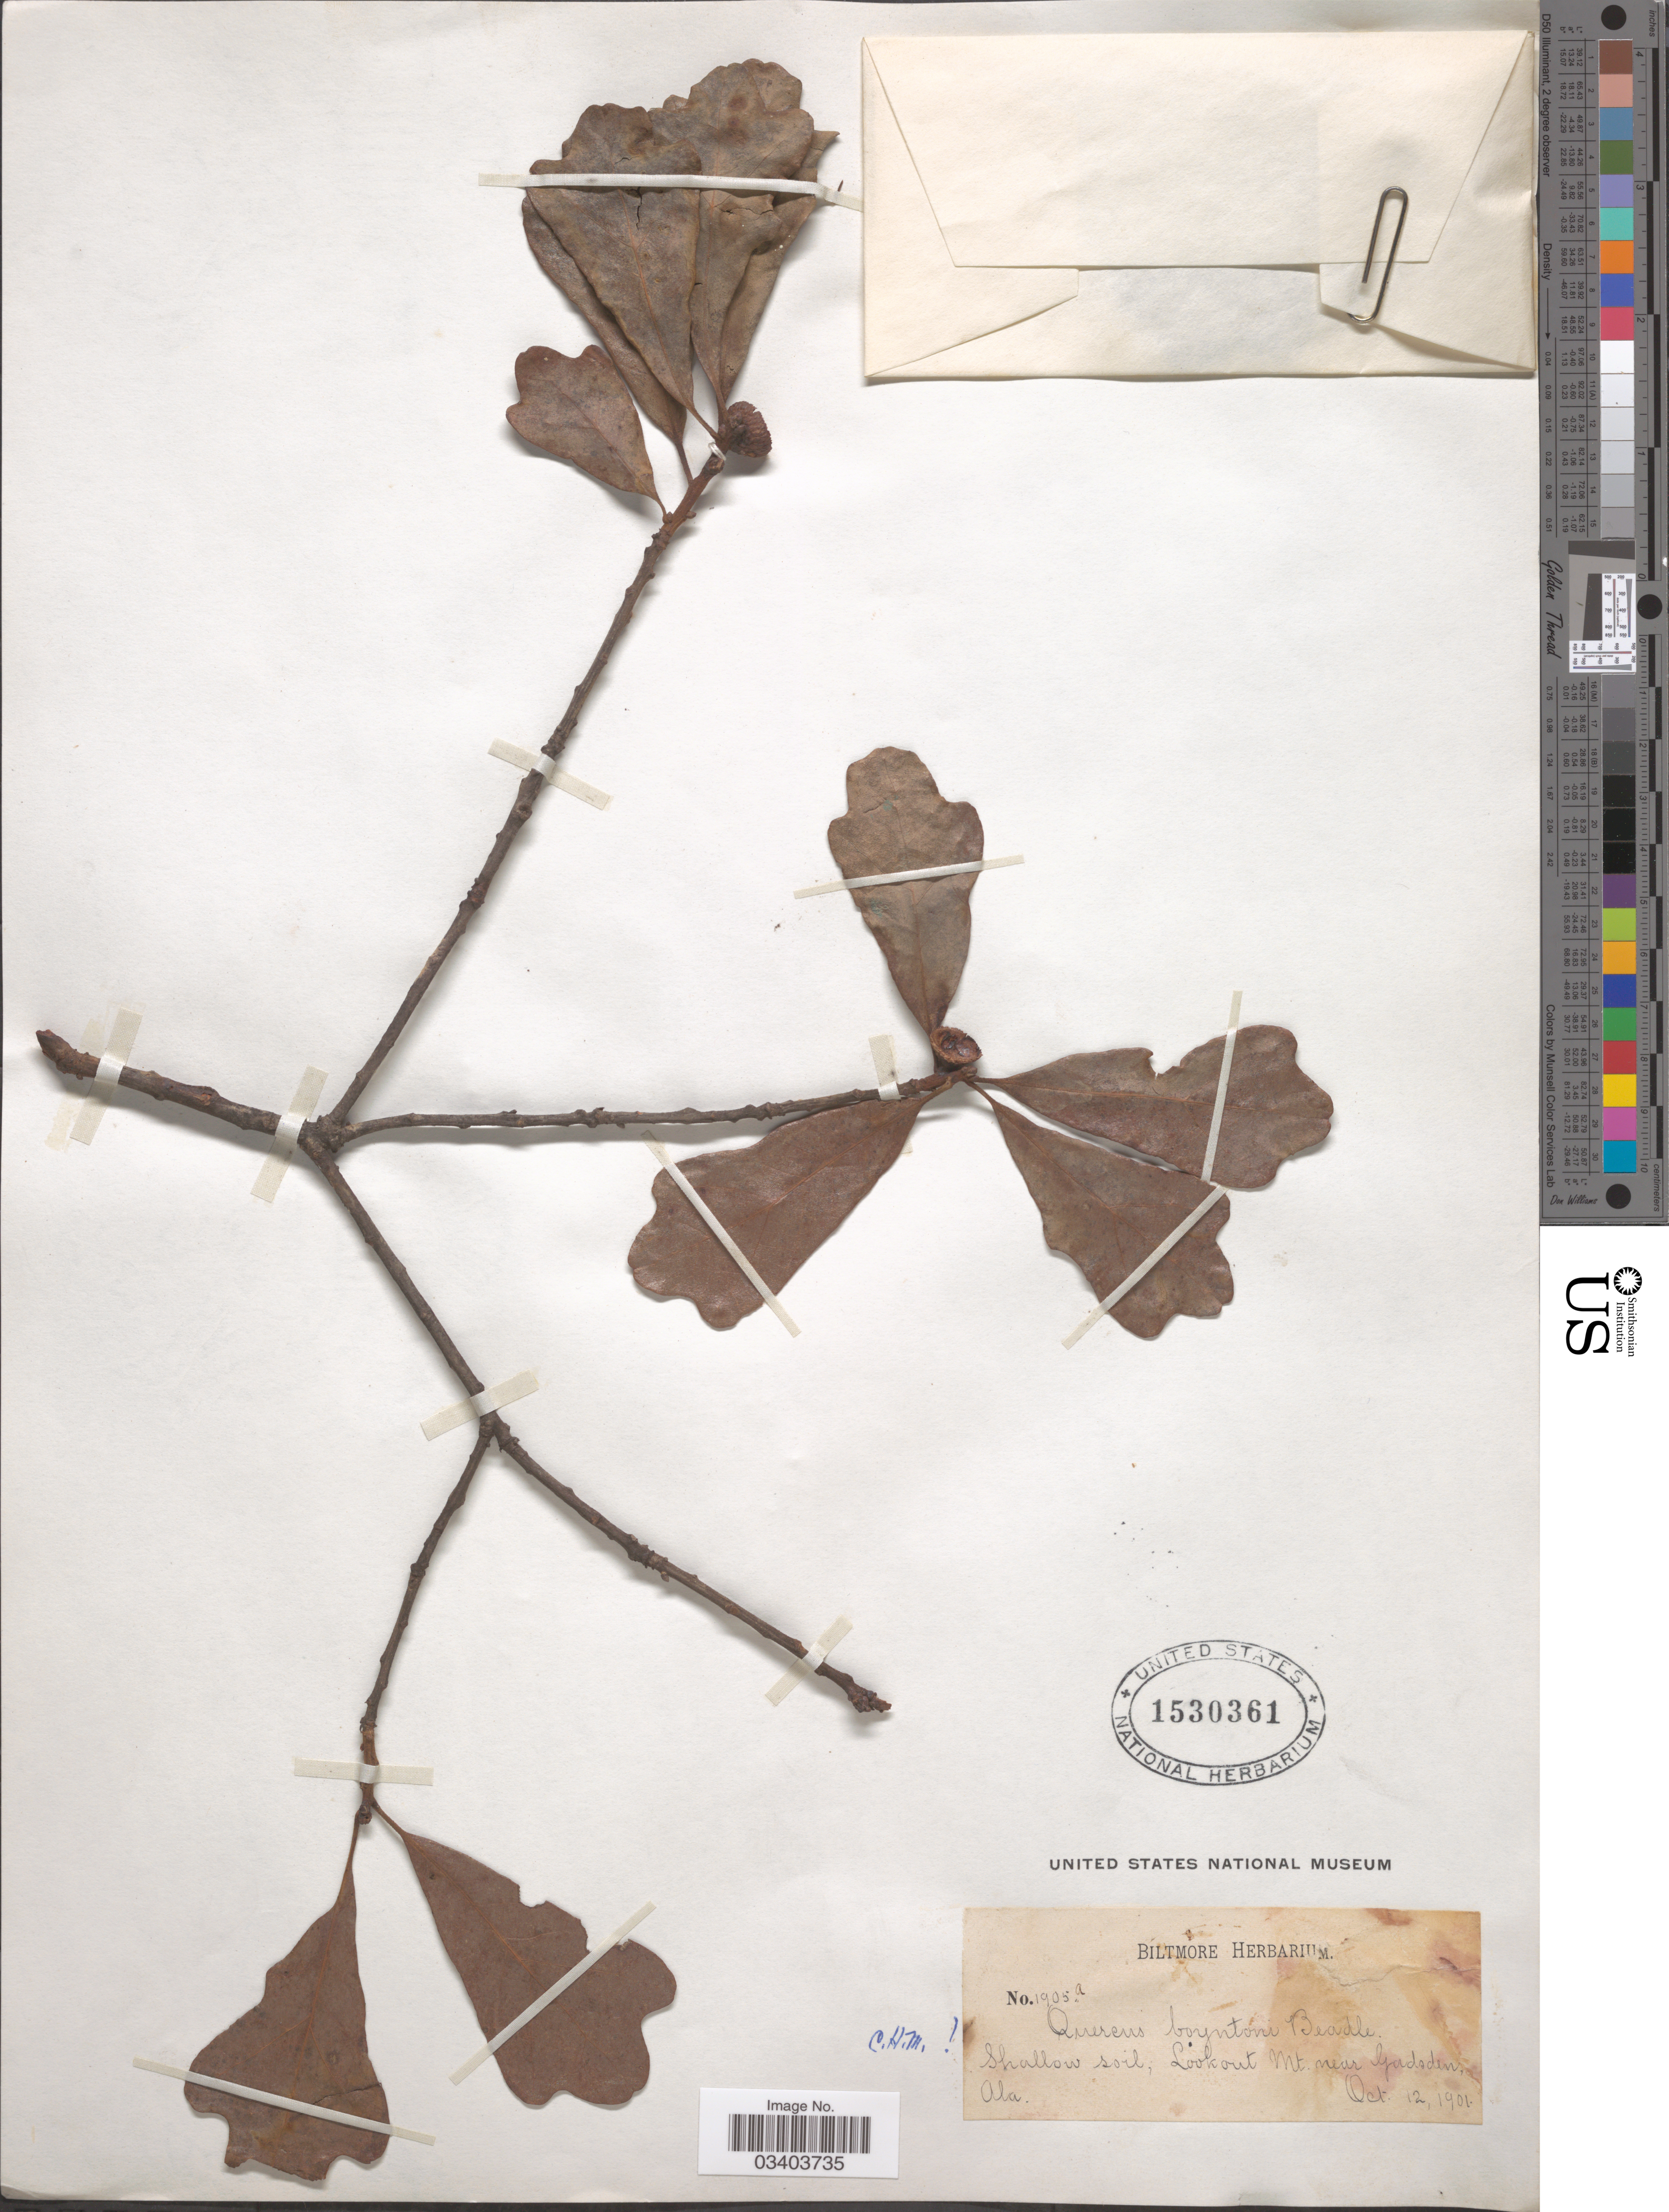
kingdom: Plantae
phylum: Tracheophyta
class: Magnoliopsida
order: Fagales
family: Fagaceae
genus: Quercus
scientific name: Quercus boyntoni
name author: Beadle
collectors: ex herb. Biltmore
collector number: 1905a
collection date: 1901-10-12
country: United States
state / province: Alabama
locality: Lookout Mt. near Gadsden.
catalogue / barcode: US 1530361